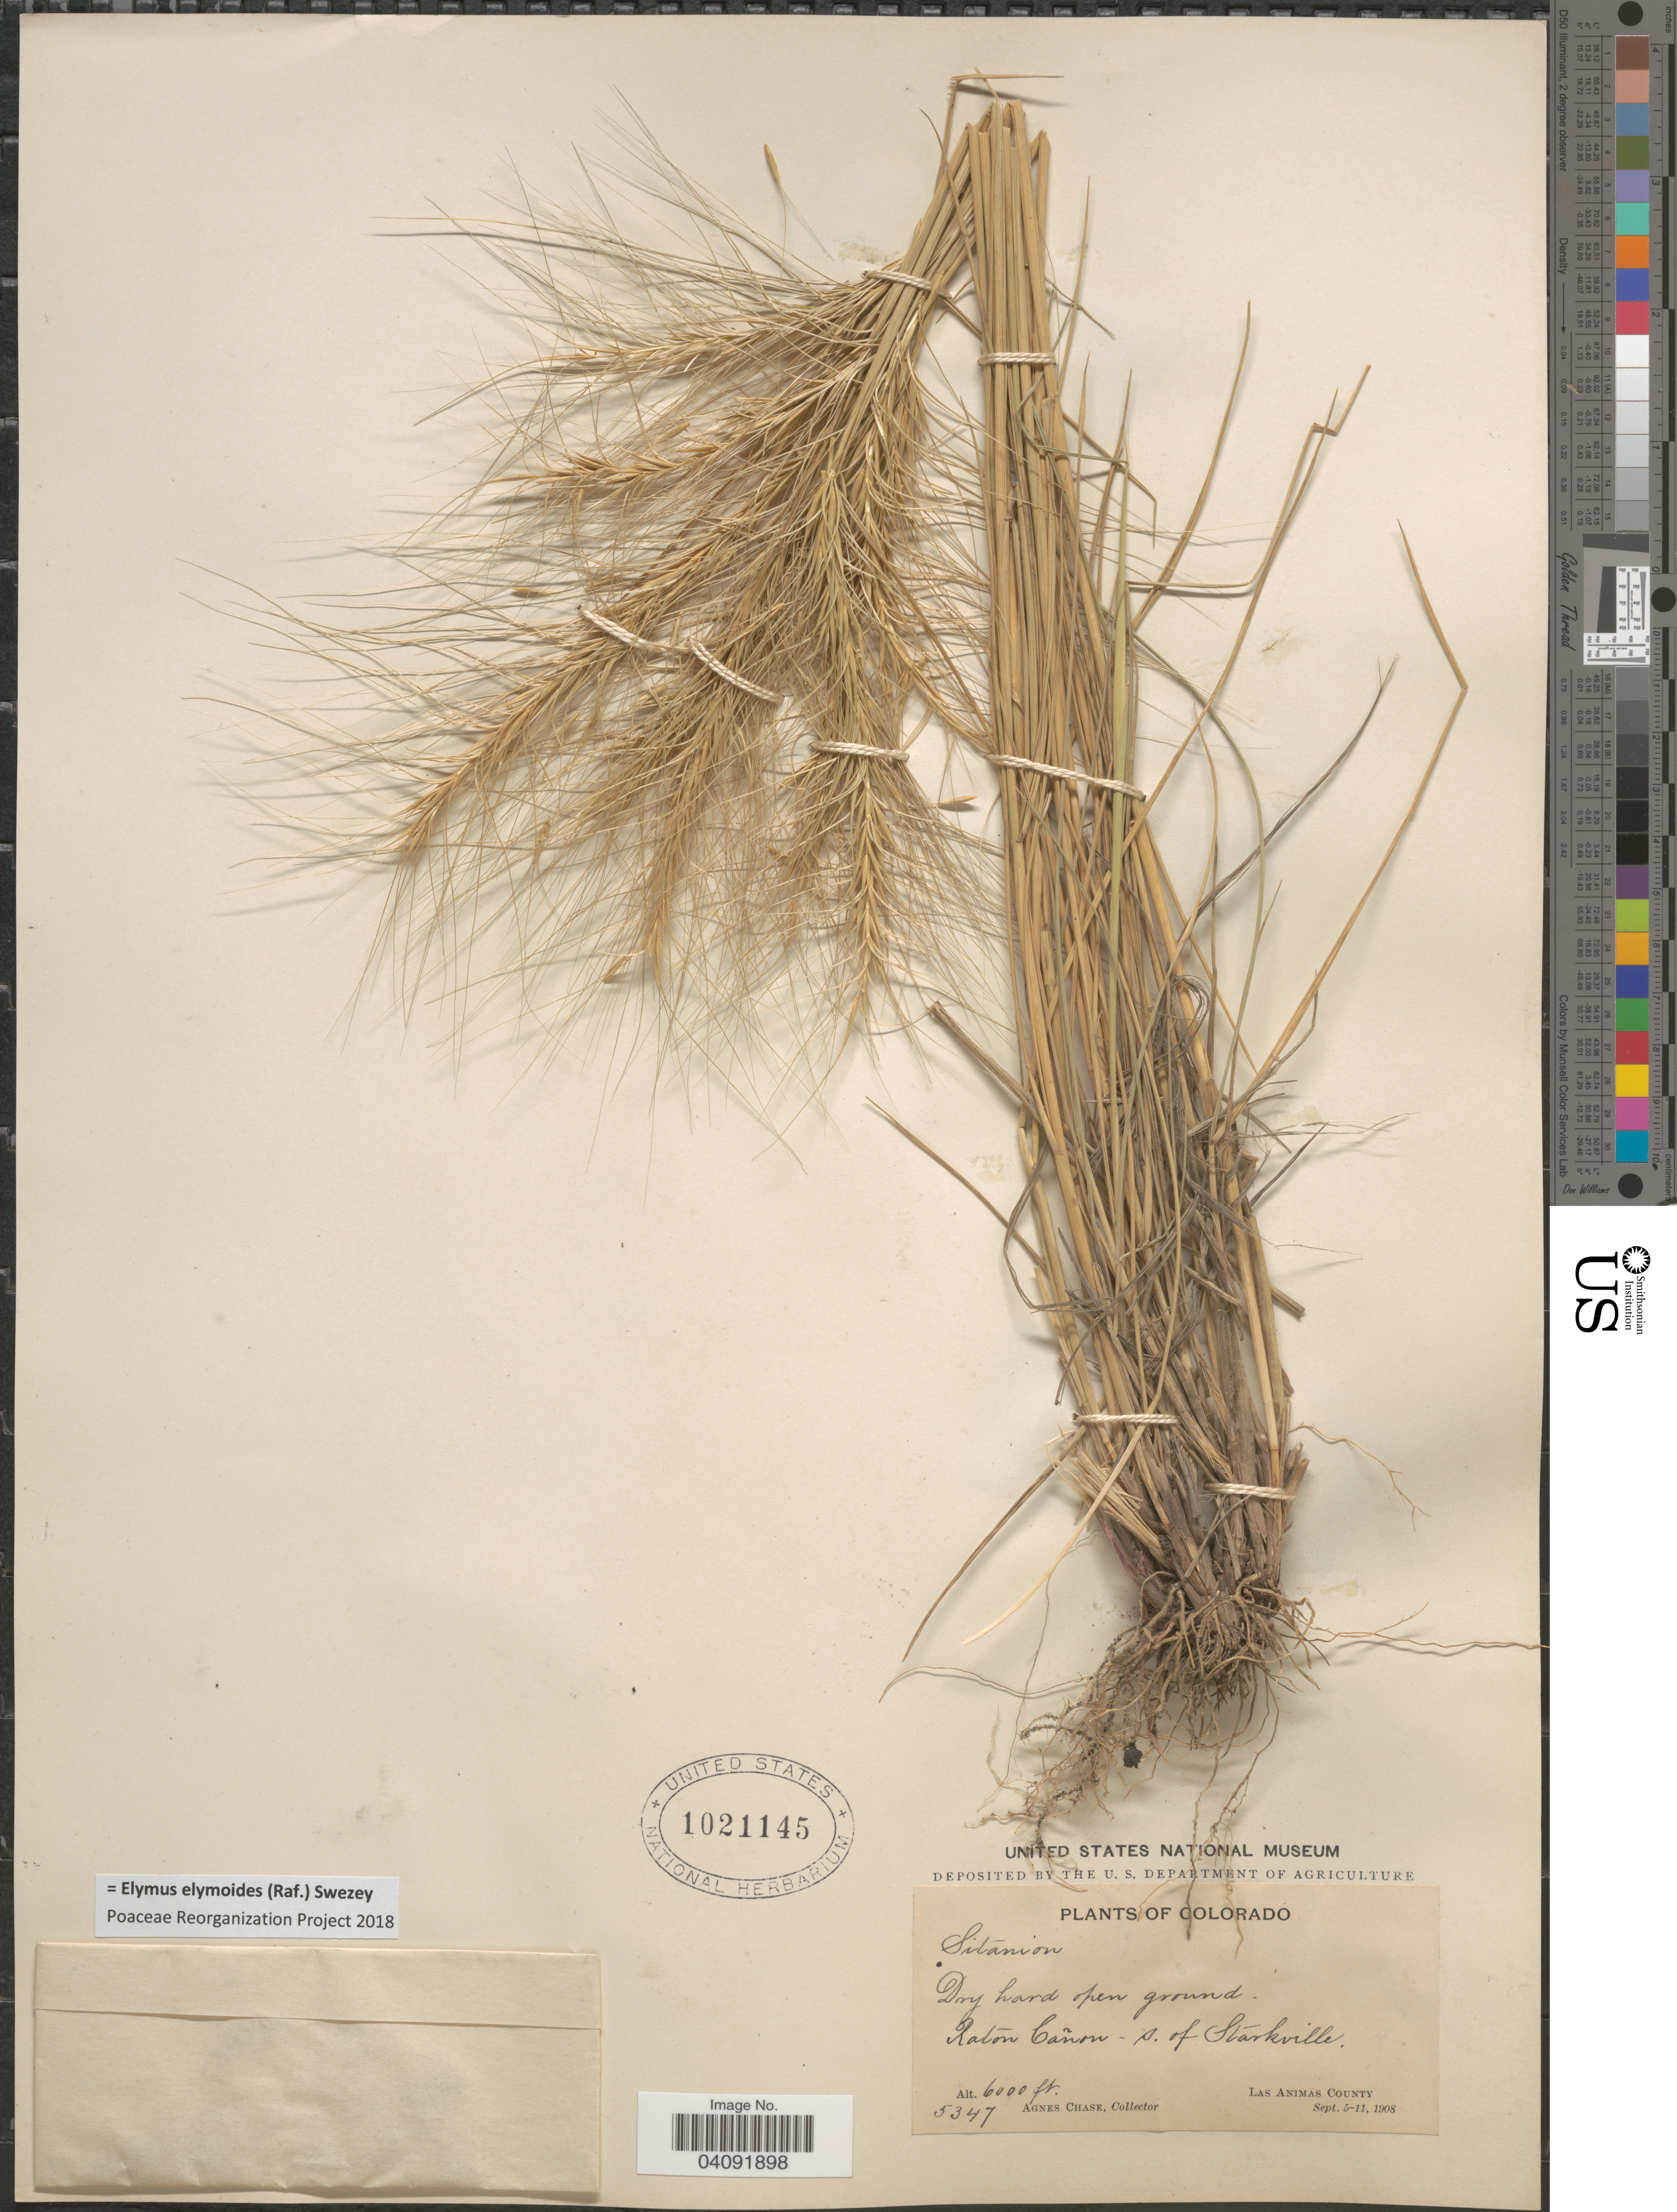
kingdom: Plantae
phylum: Tracheophyta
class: Liliopsida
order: Poales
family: Poaceae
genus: Elymus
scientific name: Elymus elymoides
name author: (Raf.) Swezey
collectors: A. Chase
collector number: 5347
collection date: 1908-09-05/1908-09-11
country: United States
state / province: Colorado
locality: Dry hard open ground. Raton Cañon - s. of Starkville. Las Animas County.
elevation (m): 1829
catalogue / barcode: US 1021145